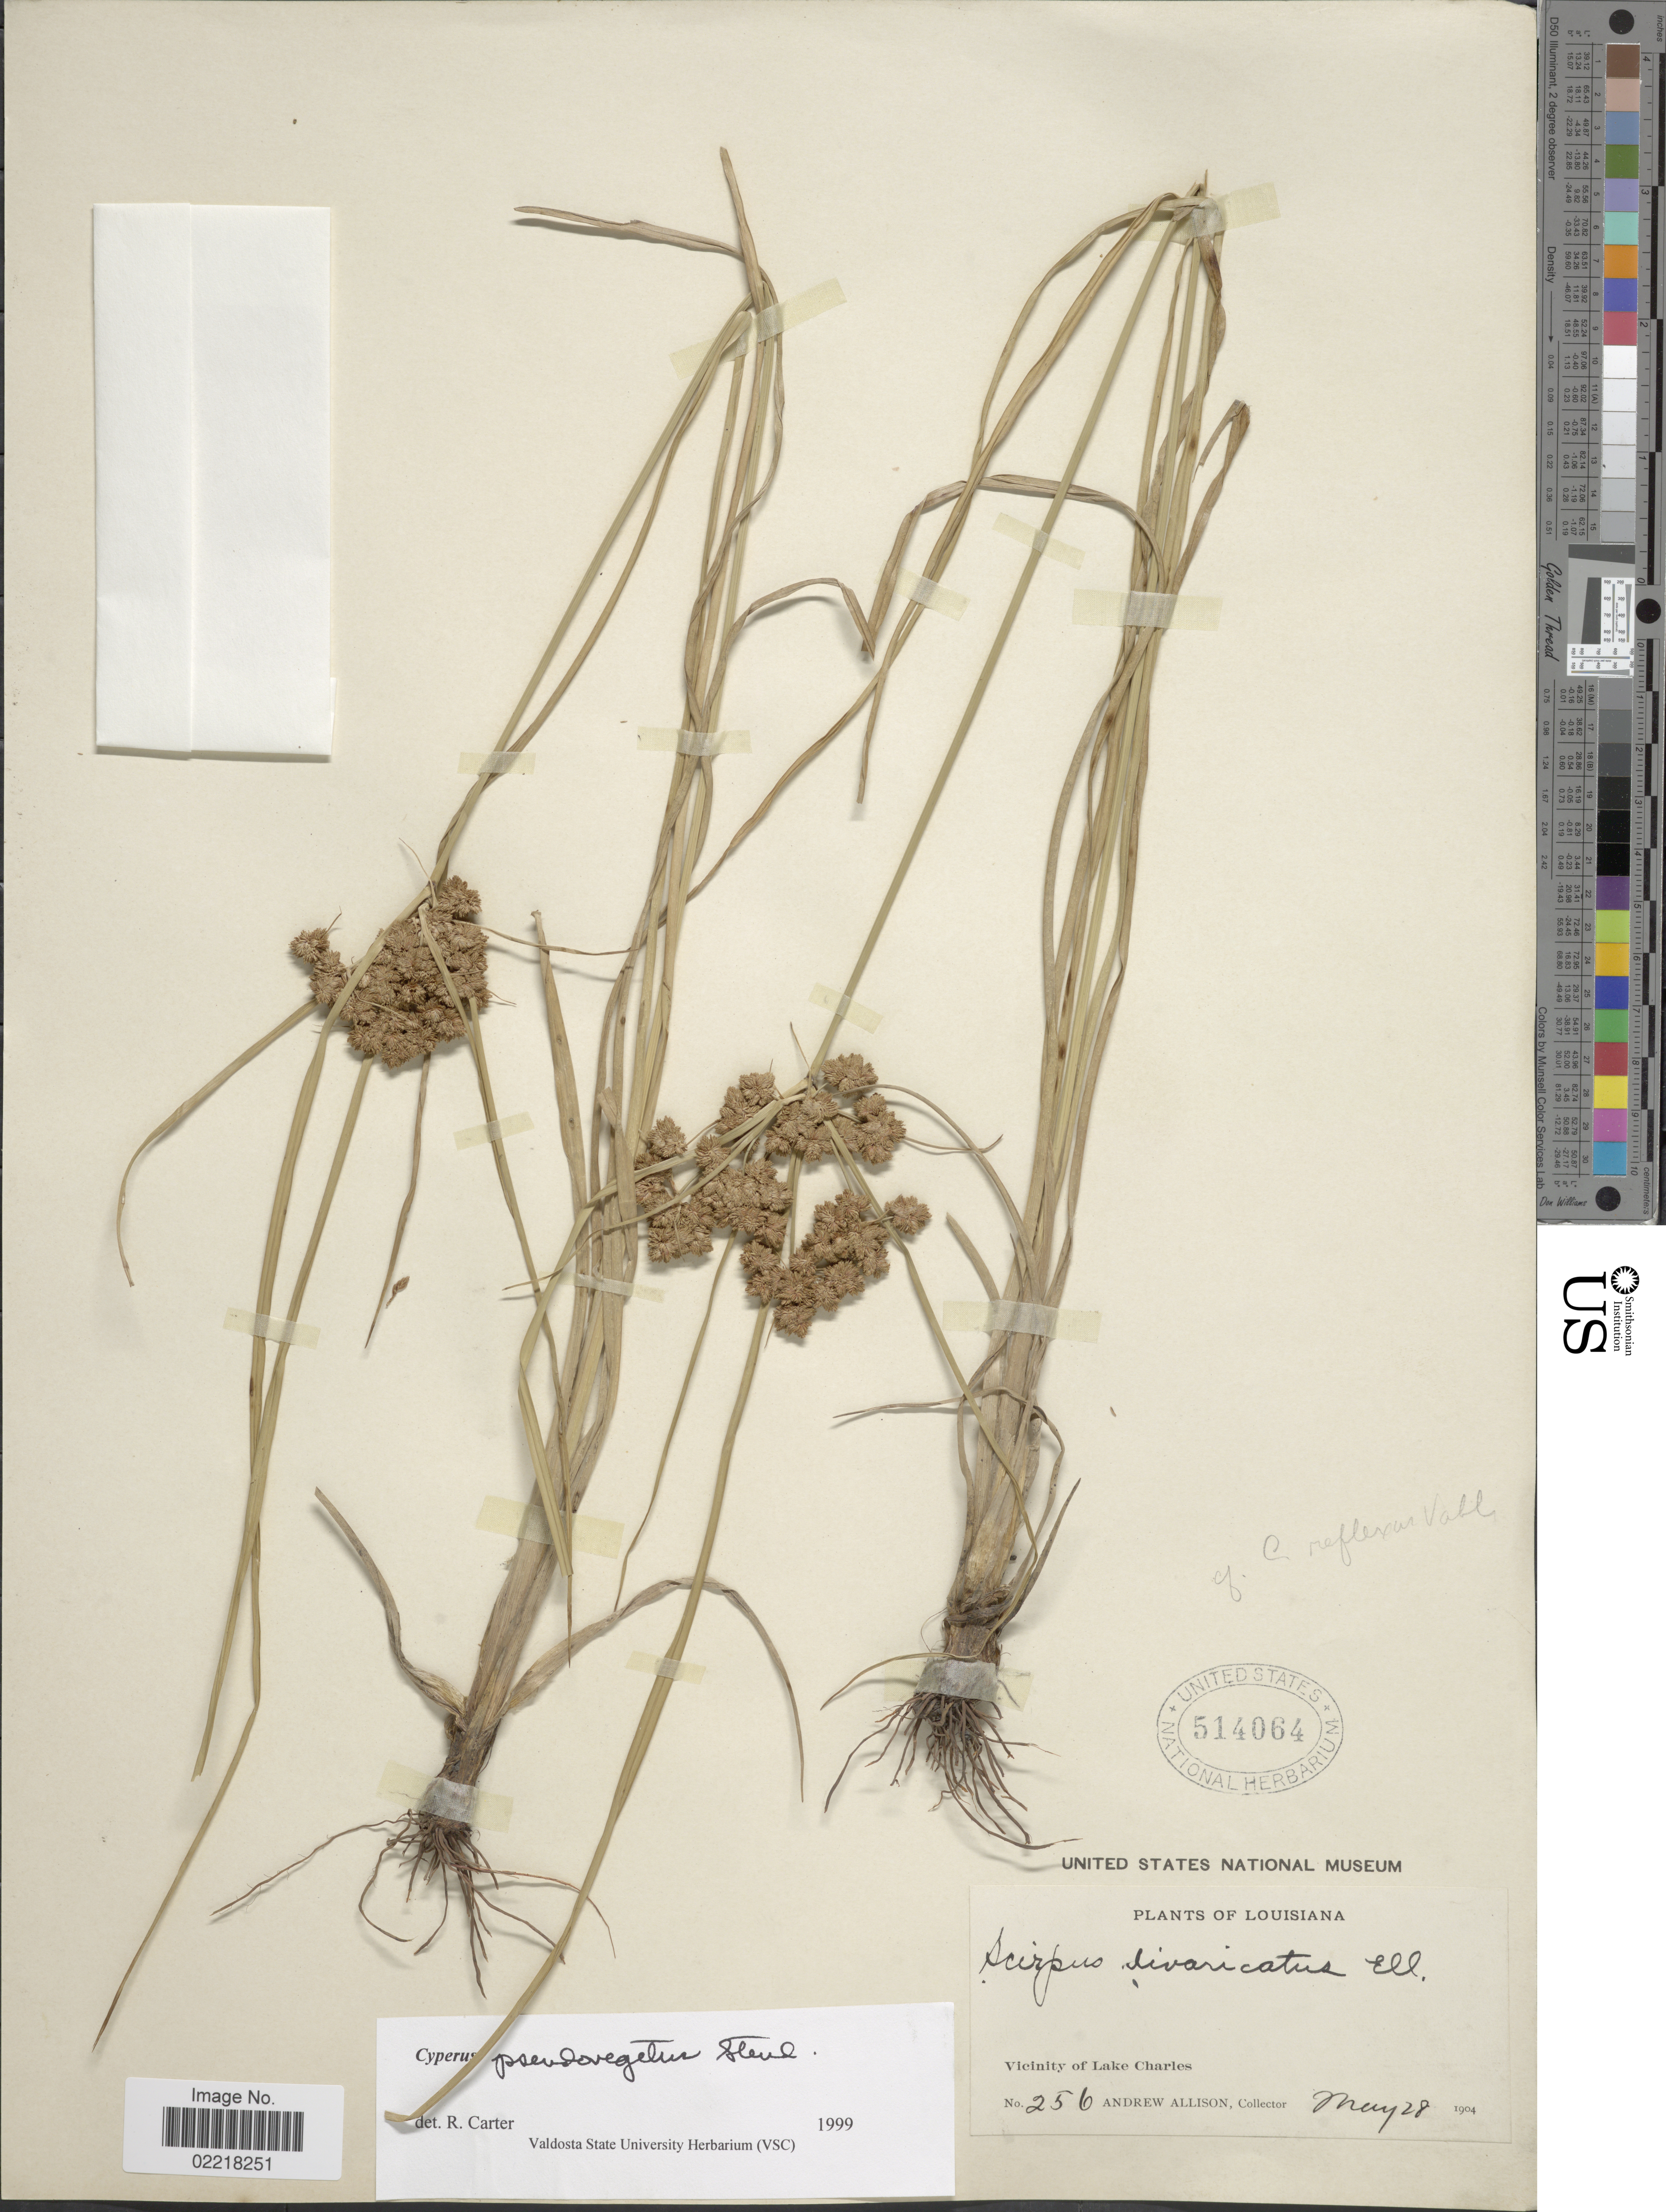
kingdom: Plantae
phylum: Tracheophyta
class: Liliopsida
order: Poales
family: Cyperaceae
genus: Cyperus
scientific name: Cyperus pseudovegetus Steud.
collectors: A. Allison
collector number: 256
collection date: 1904-05-28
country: United States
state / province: Louisiana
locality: Vicinity of Lake Charles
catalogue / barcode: US 514064